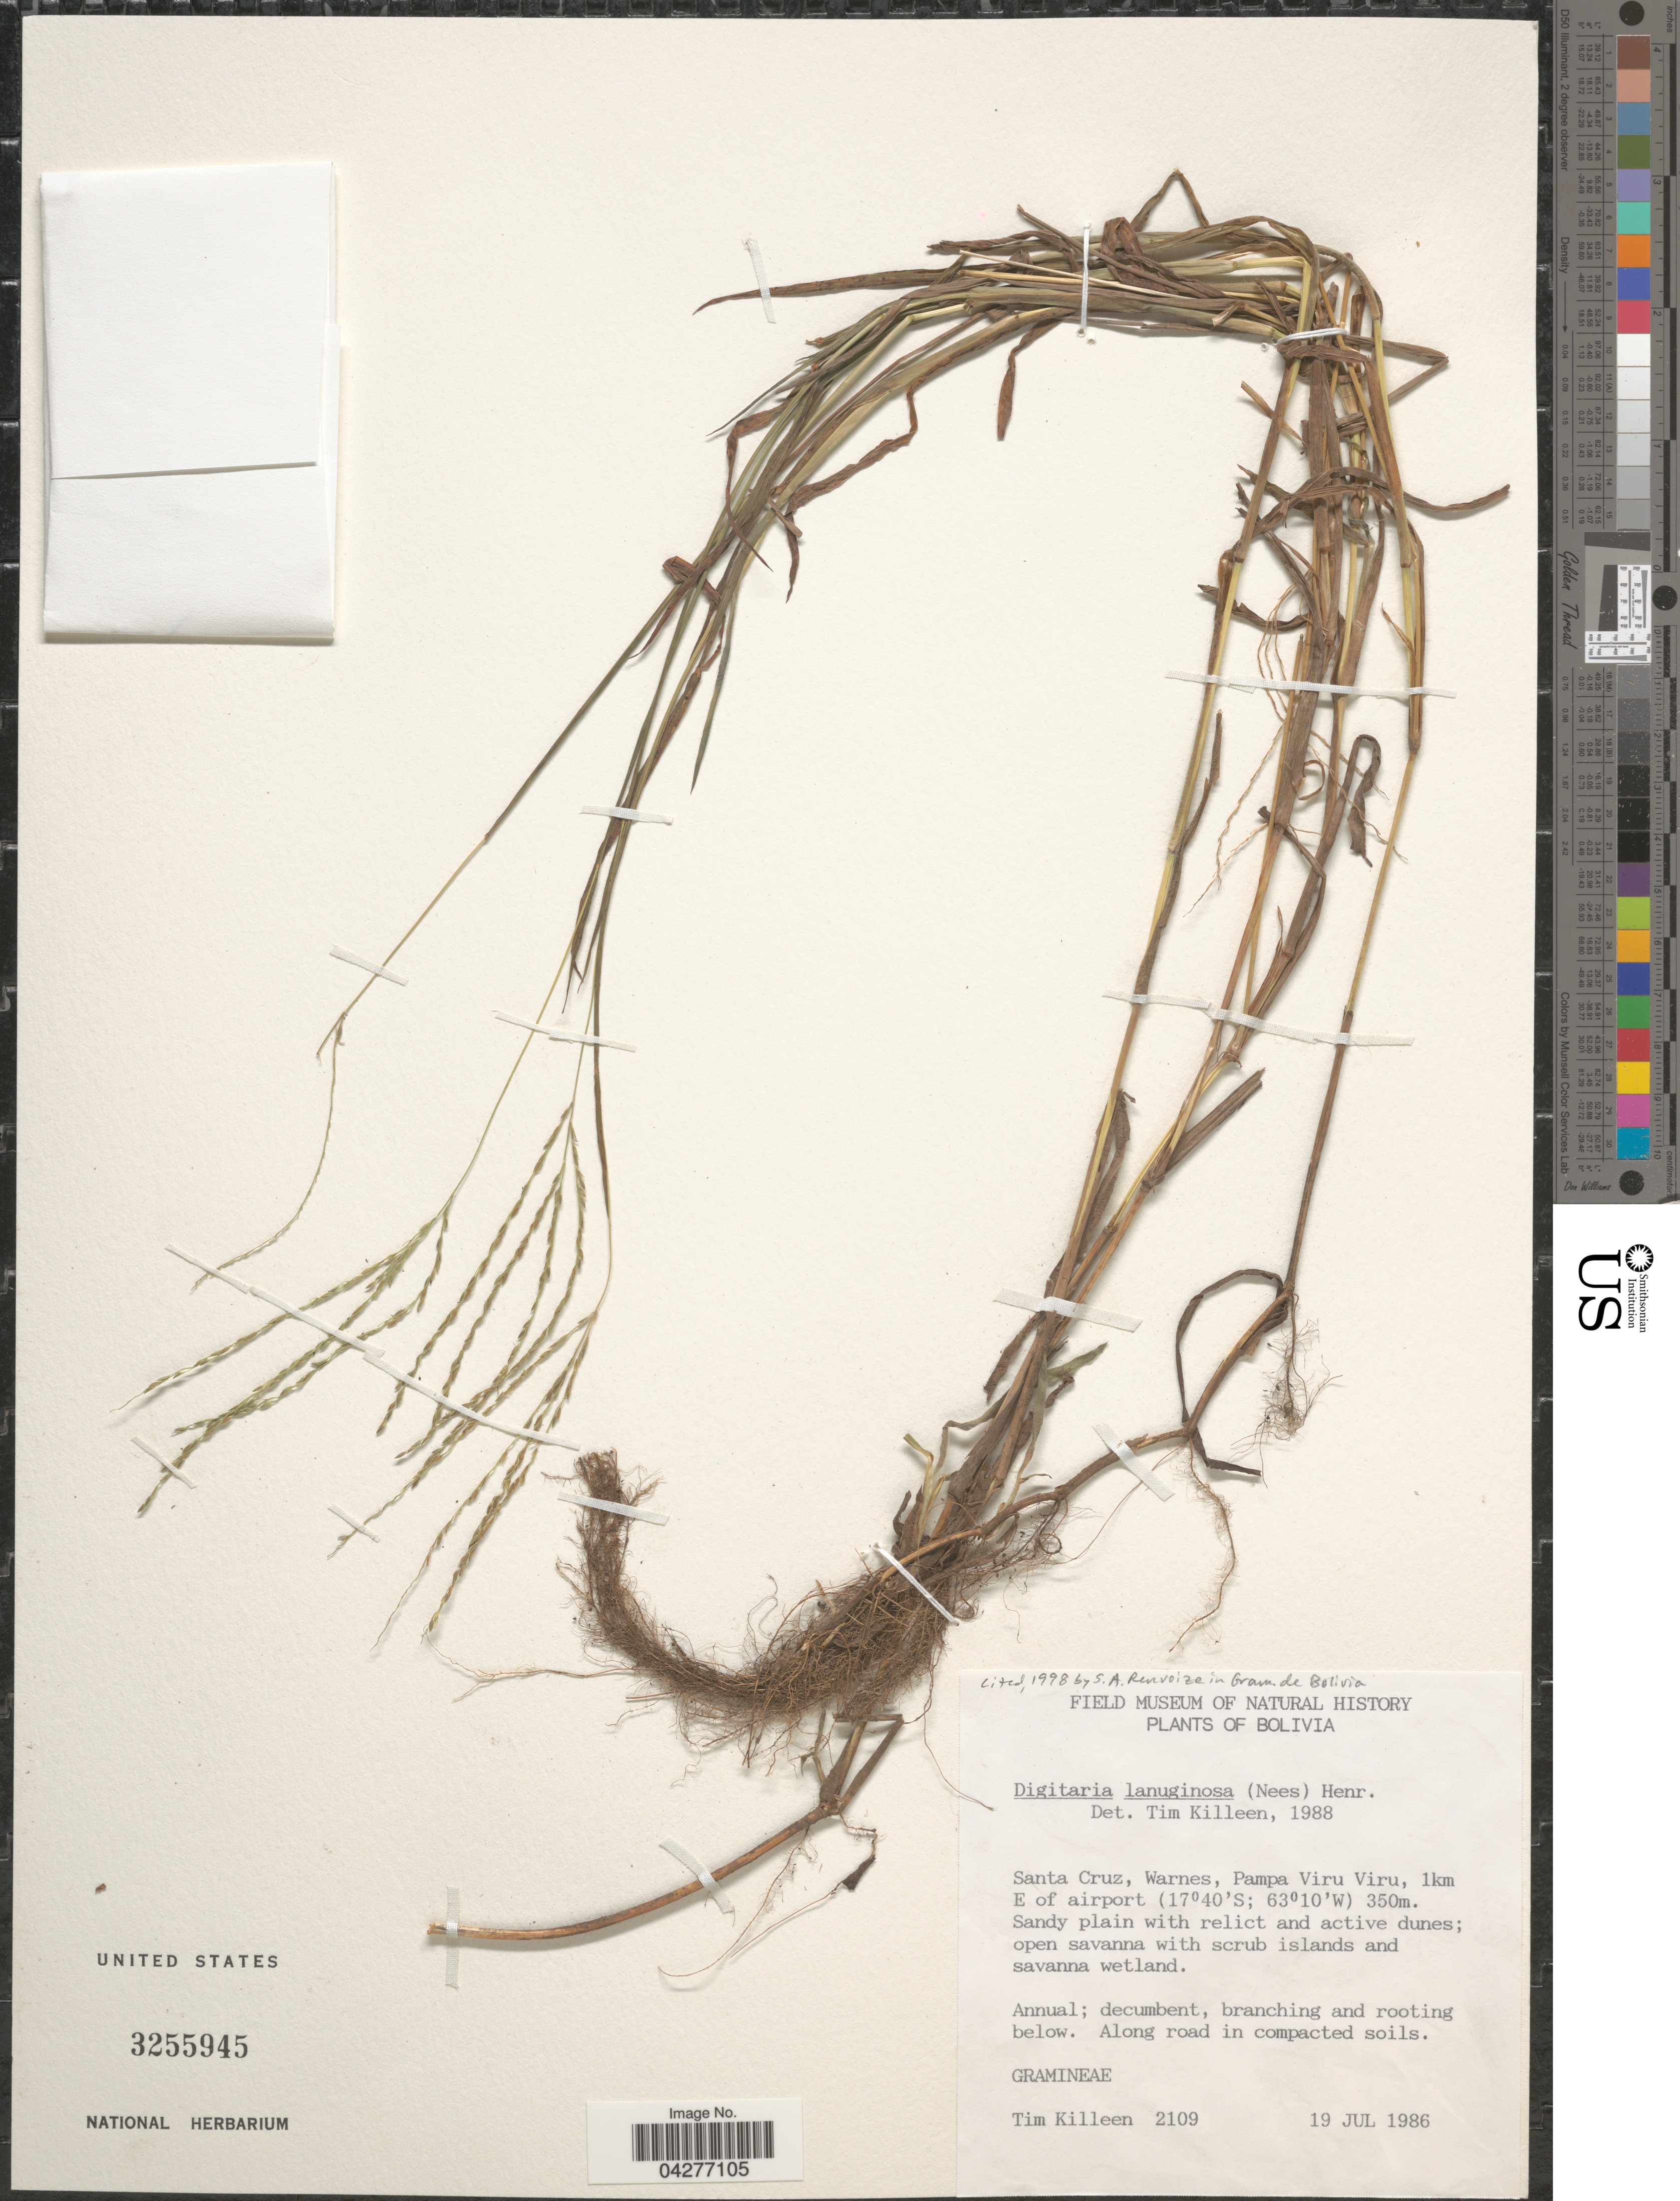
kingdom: Plantae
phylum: Tracheophyta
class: Liliopsida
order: Poales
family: Poaceae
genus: Digitaria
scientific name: Digitaria lanuginosa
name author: (Nees) Henr.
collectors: T. J. Killeen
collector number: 2109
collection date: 1986-07-19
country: Bolivia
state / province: Santa Cruz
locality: Warnes, Pampa Viru Viru, 1km E of airport.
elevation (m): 350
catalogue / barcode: US 3255945